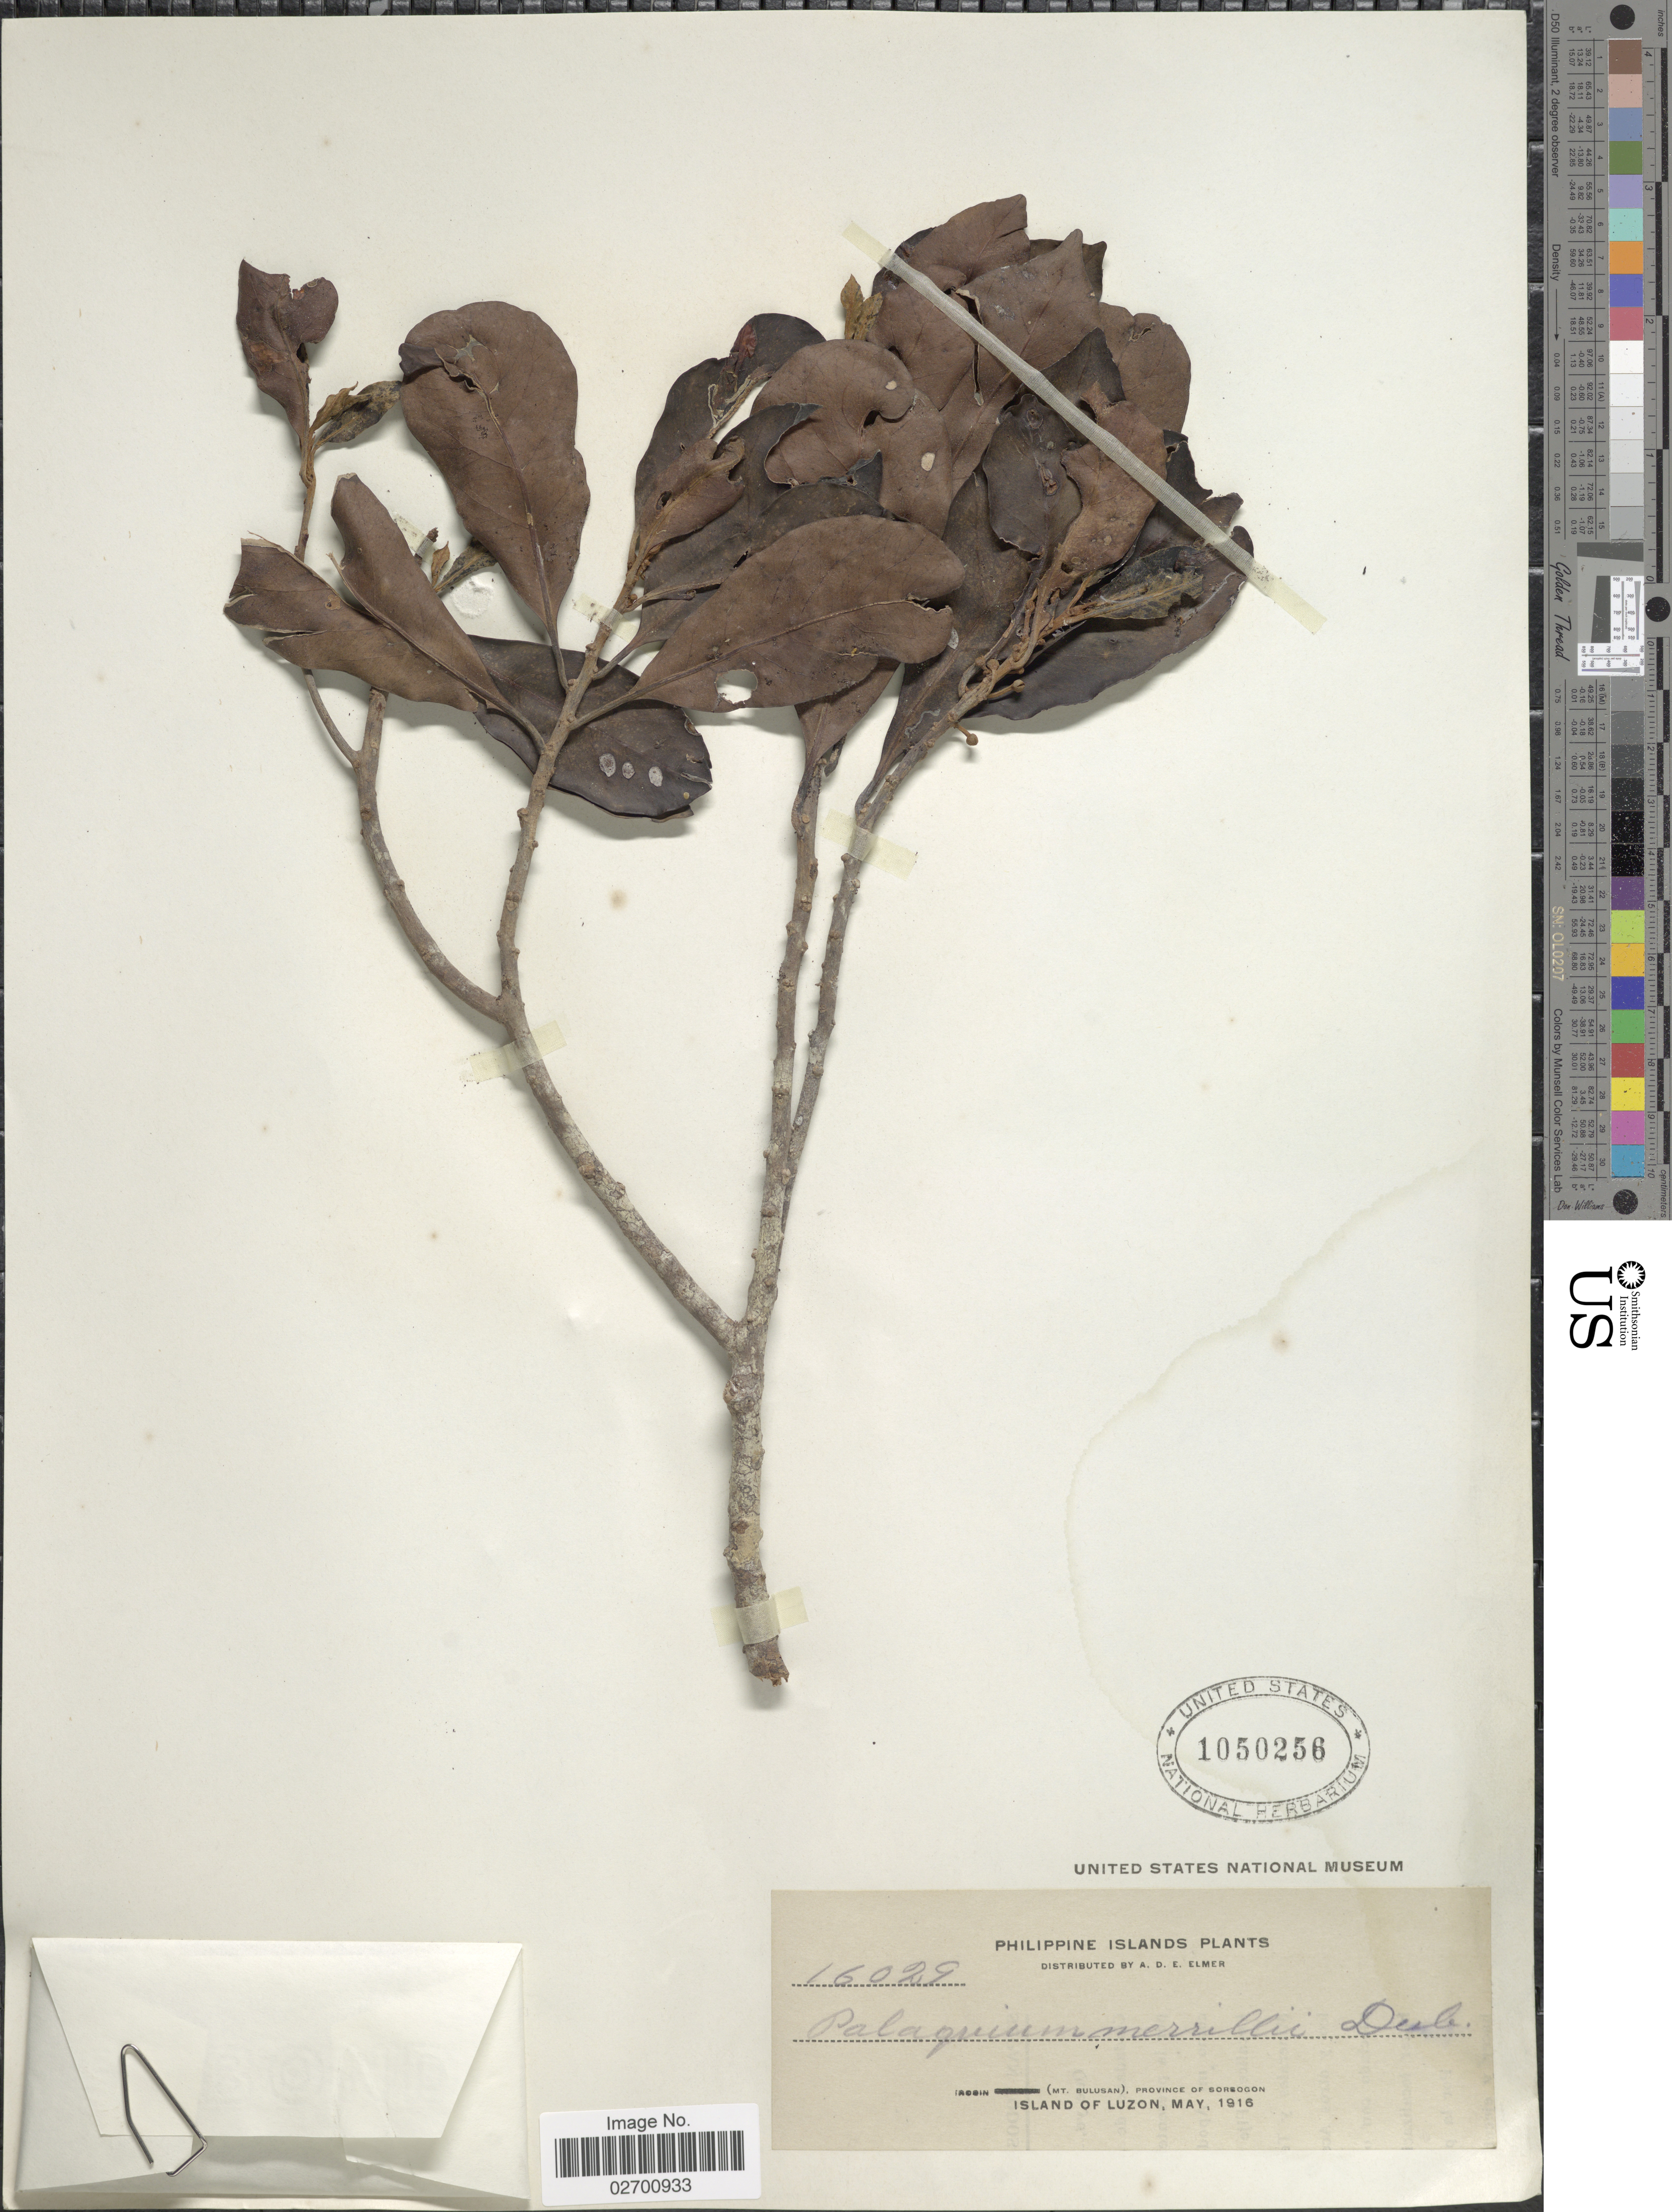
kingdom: Plantae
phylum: Tracheophyta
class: Magnoliopsida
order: Ericales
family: Sapotaceae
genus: Palaquium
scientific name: Palaquium merrillii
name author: Dubard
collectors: A. D. E. Elmer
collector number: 16029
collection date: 1916-05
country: Philippines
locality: Irosin (Mt. Bulusan), Province of Sorsogon, Island of Luzon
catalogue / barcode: US 1050256